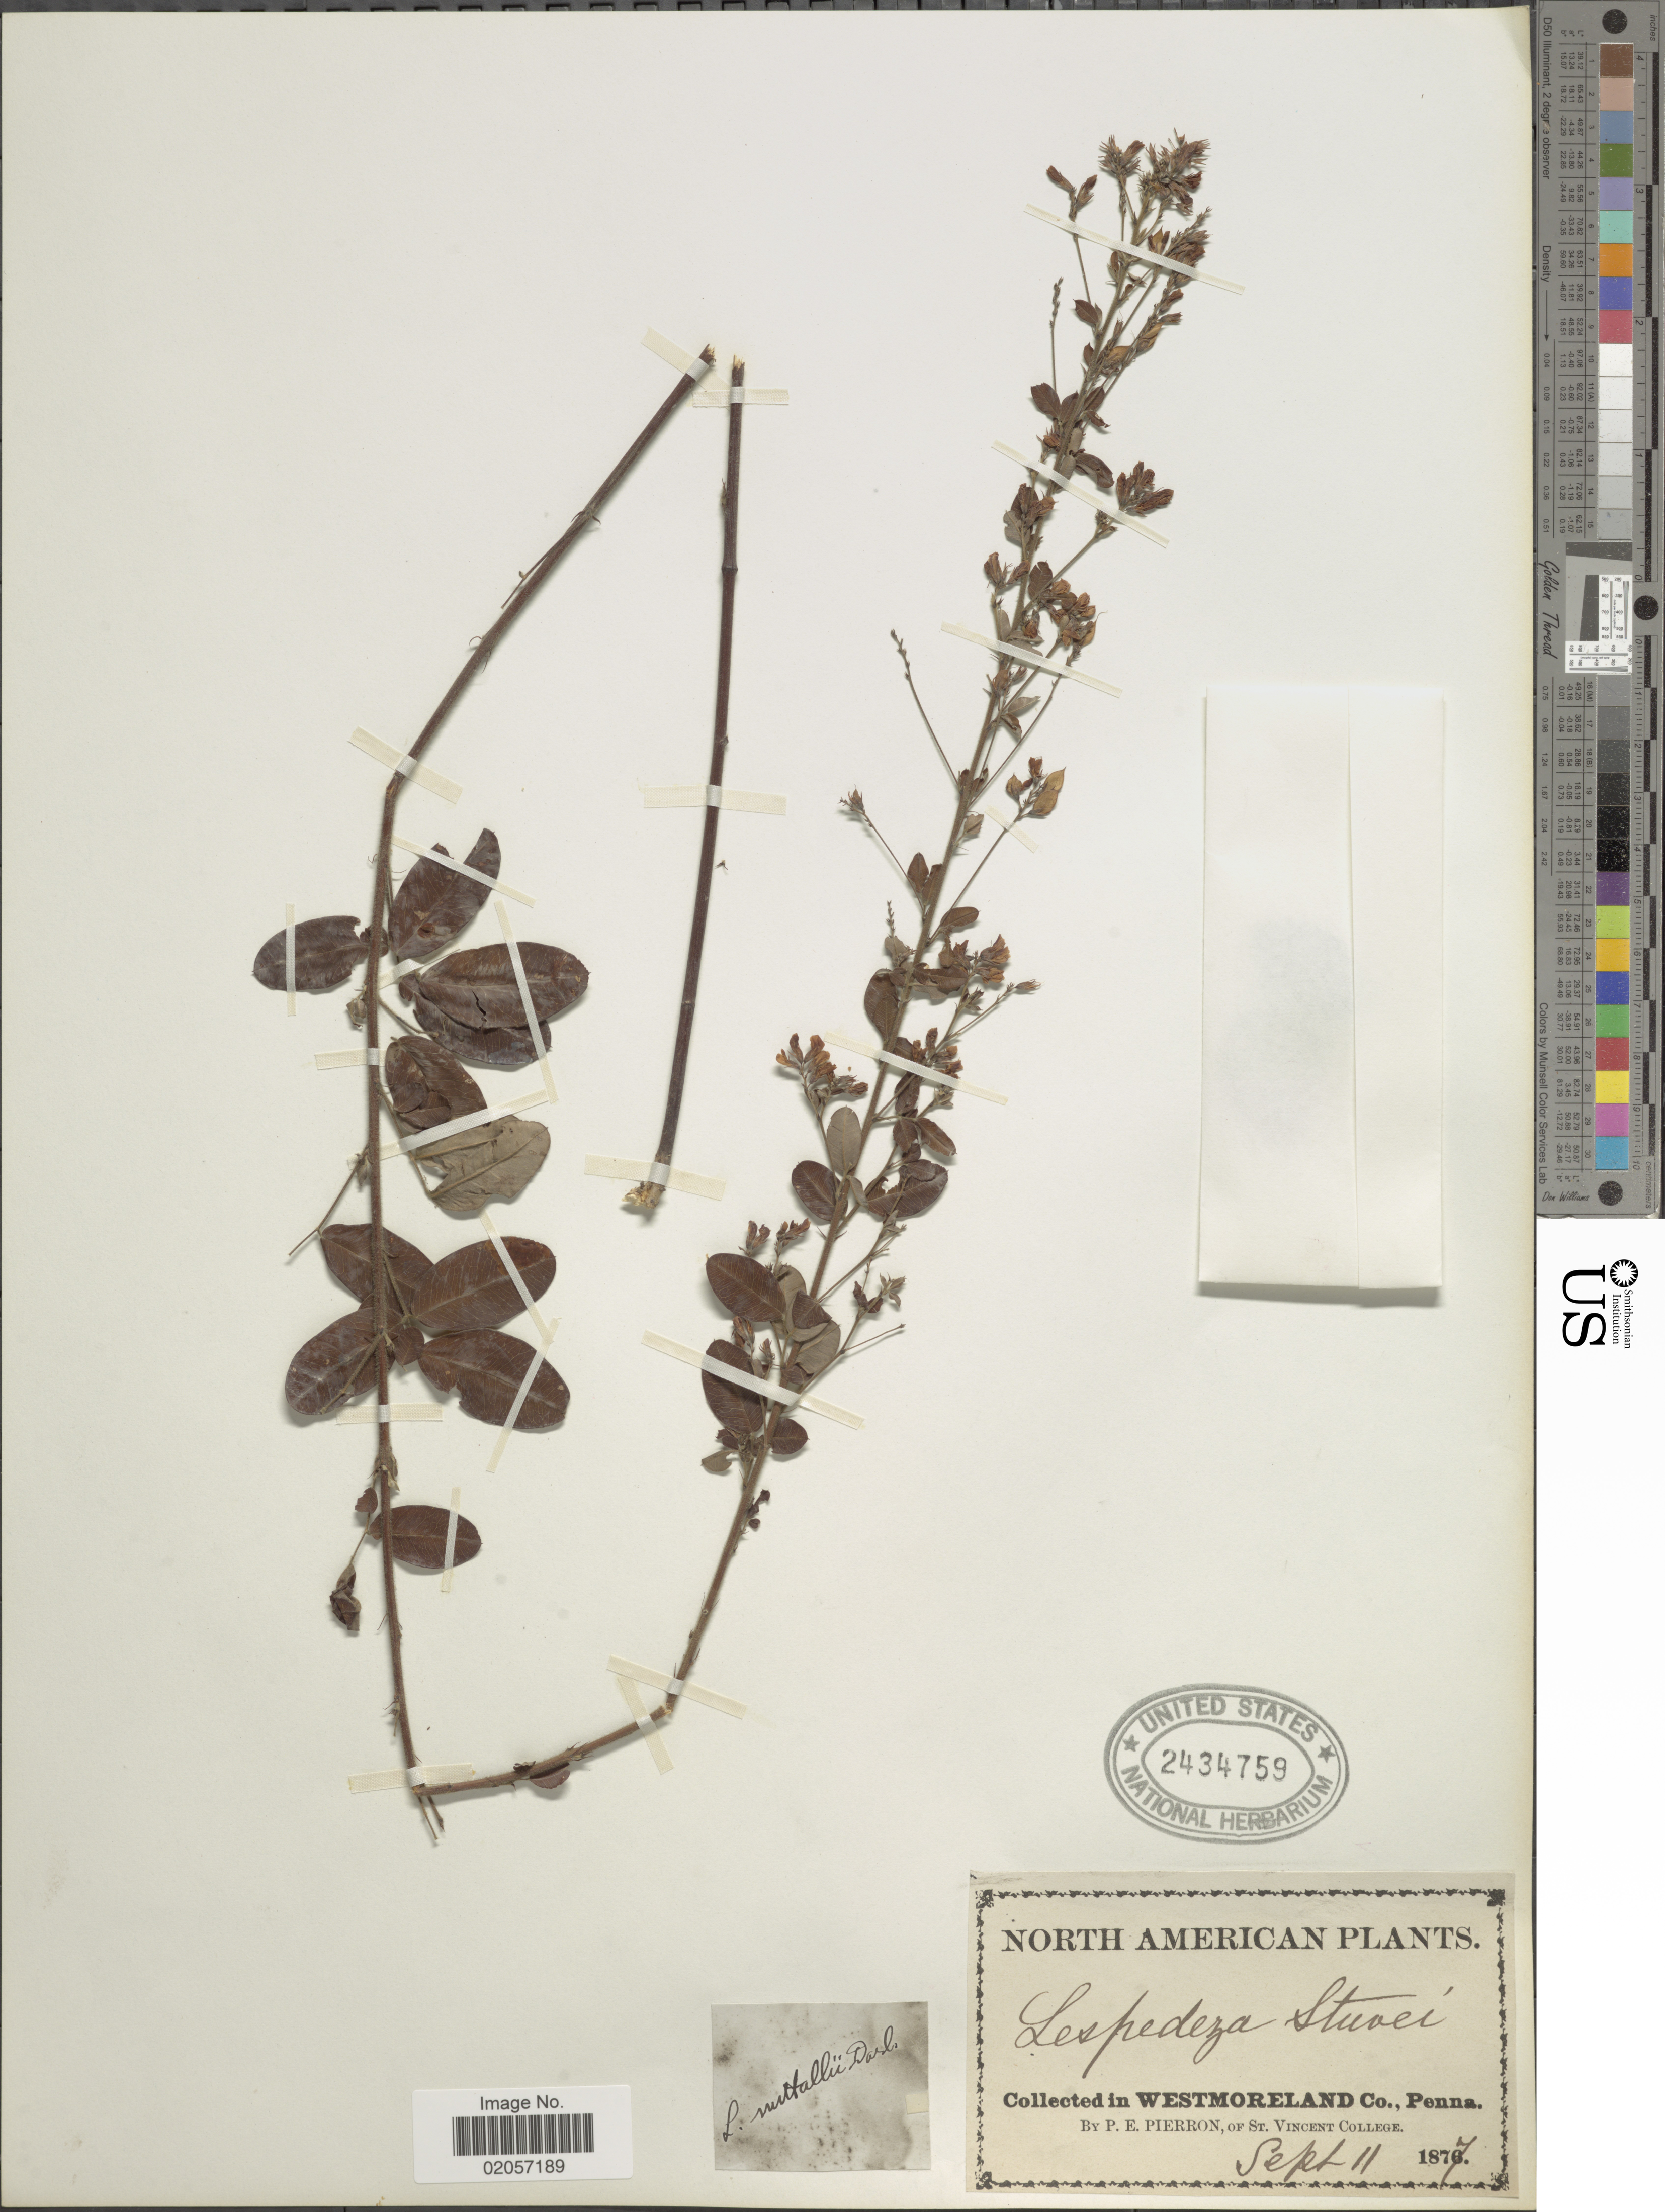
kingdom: Plantae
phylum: Tracheophyta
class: Magnoliopsida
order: Fabales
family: Fabaceae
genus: Lespedeza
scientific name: Lespedeza stuevei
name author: Nutt.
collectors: P. Pierron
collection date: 1877-09-11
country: United States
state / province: Pennsylvania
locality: Westmoreland Co,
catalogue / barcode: US 2434759